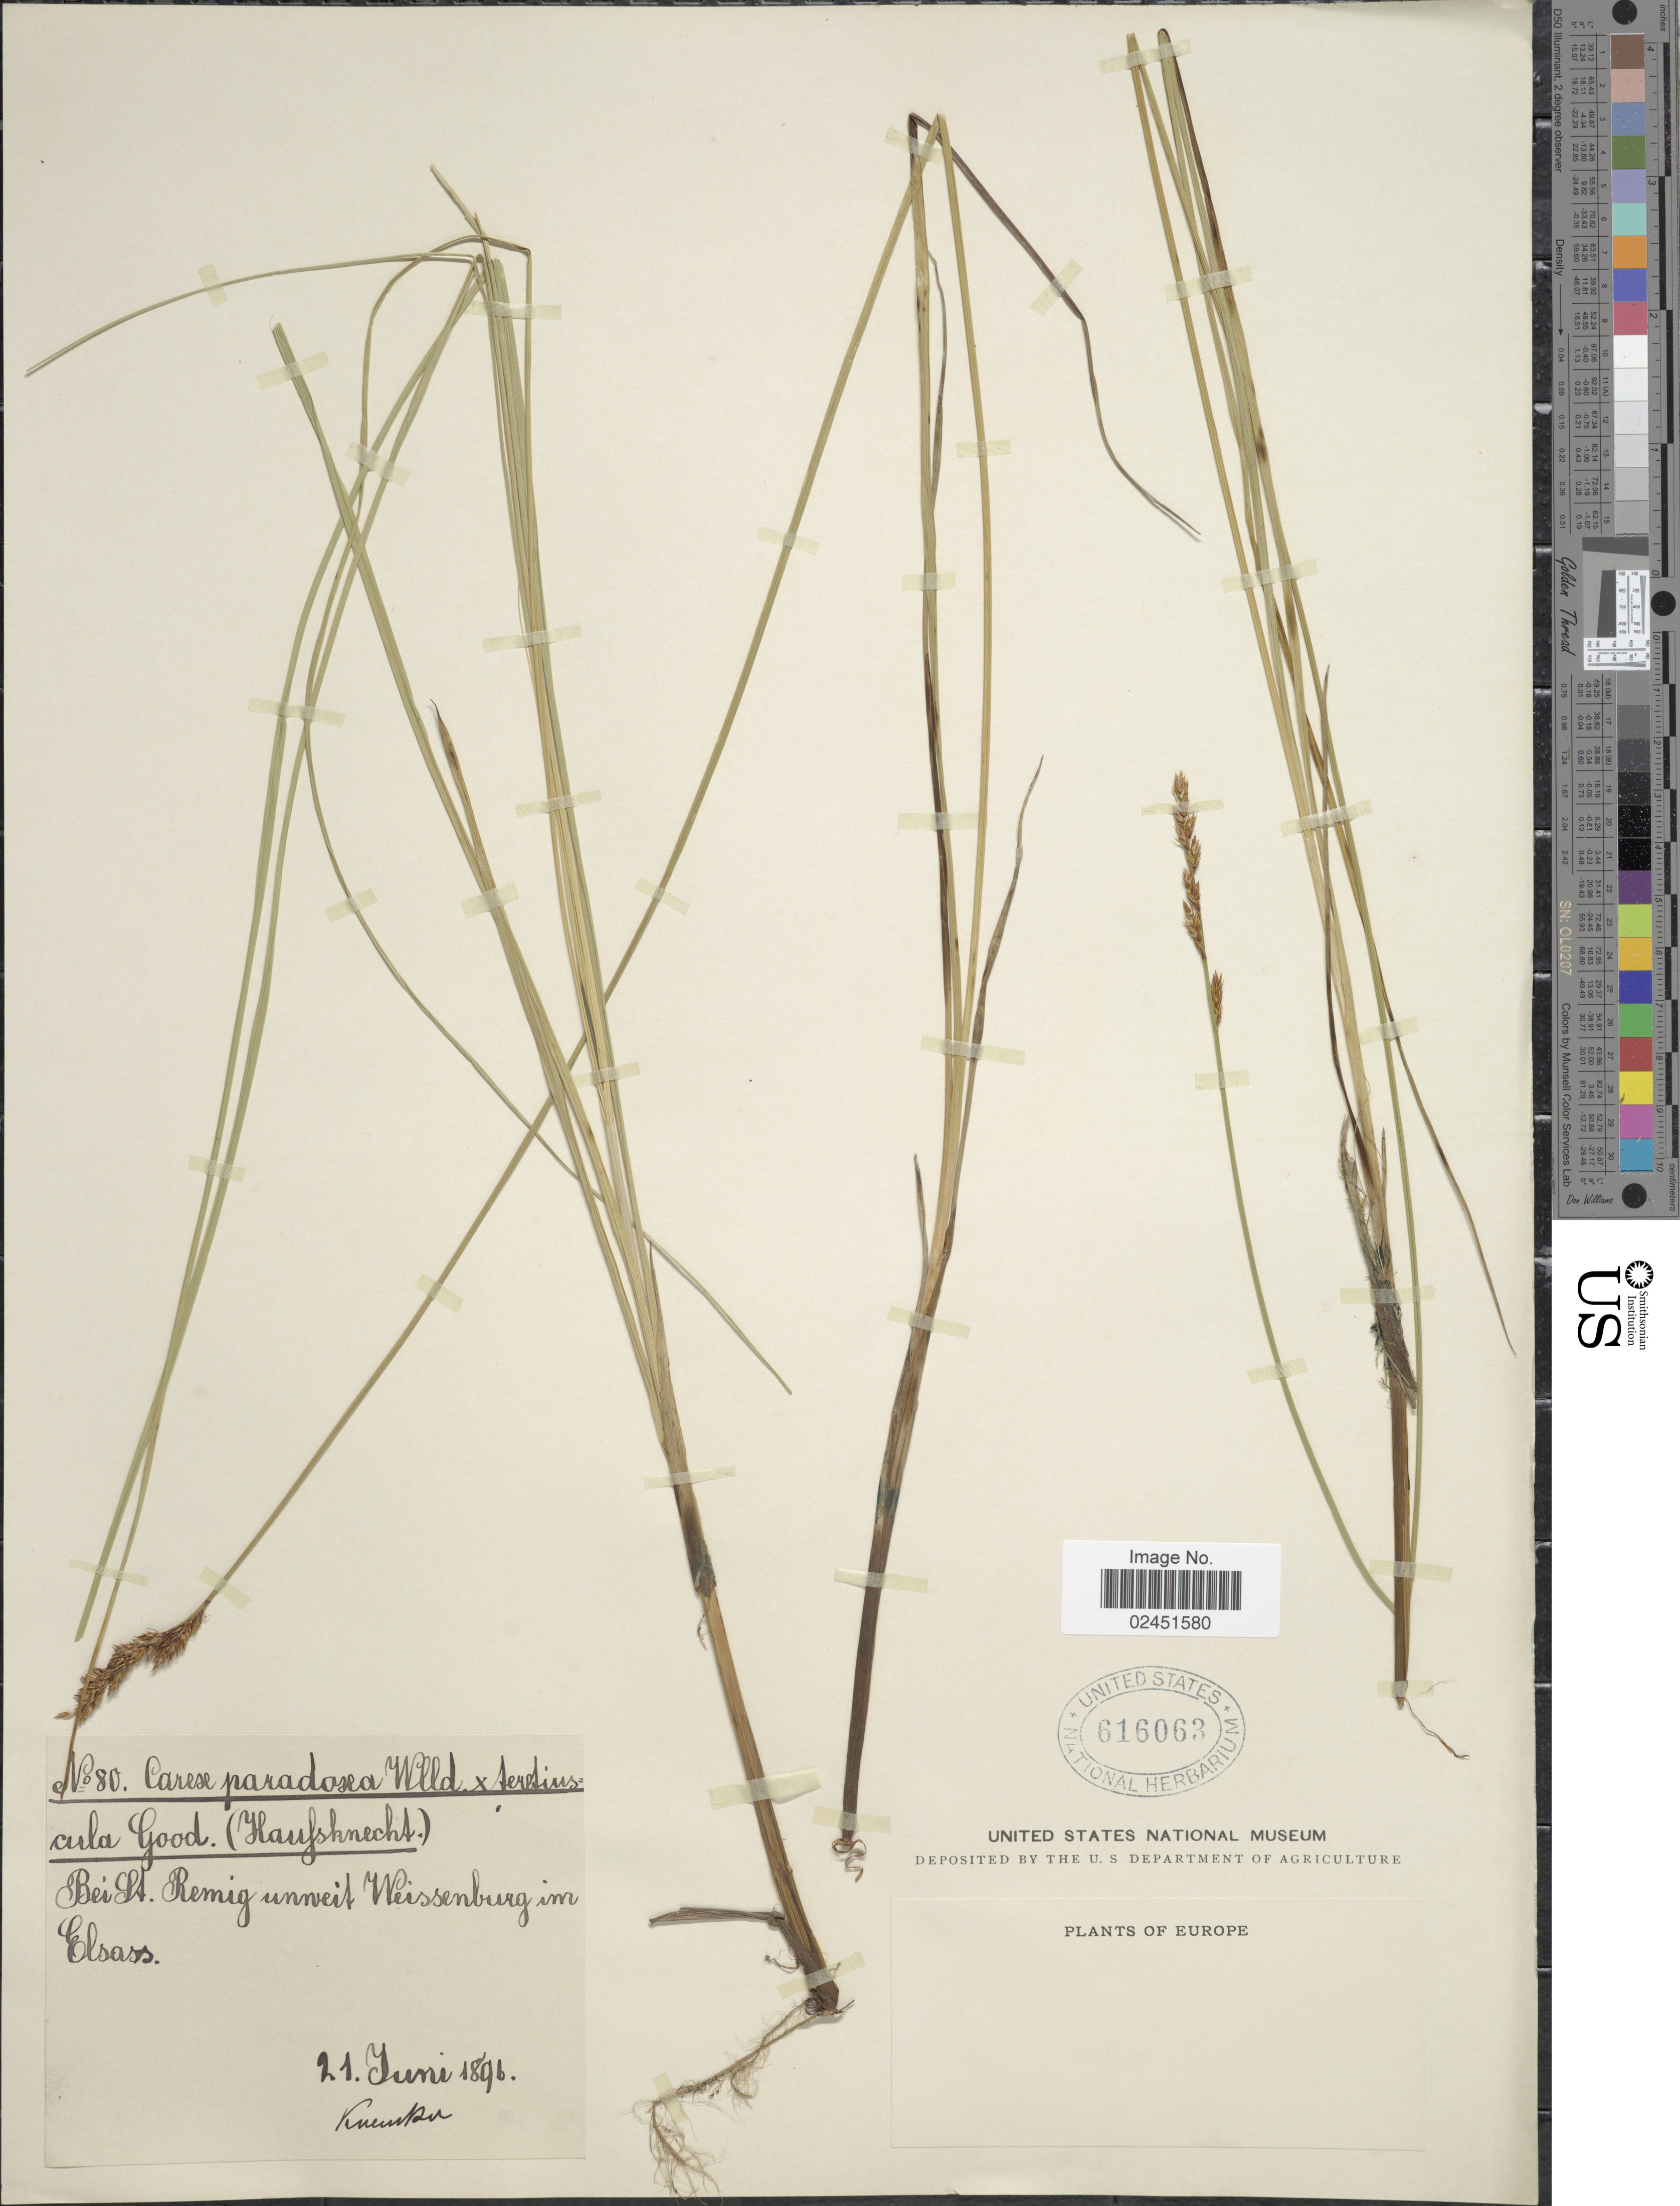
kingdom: Plantae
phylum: Tracheophyta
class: Liliopsida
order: Poales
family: Cyperaceae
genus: Carex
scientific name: Carex appropinquata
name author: Schumach.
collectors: J. Kneucker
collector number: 80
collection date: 1896-06-21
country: France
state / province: Grand Est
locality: Bei St. Remig unweit Weissenburg im Elsass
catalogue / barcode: US 616063